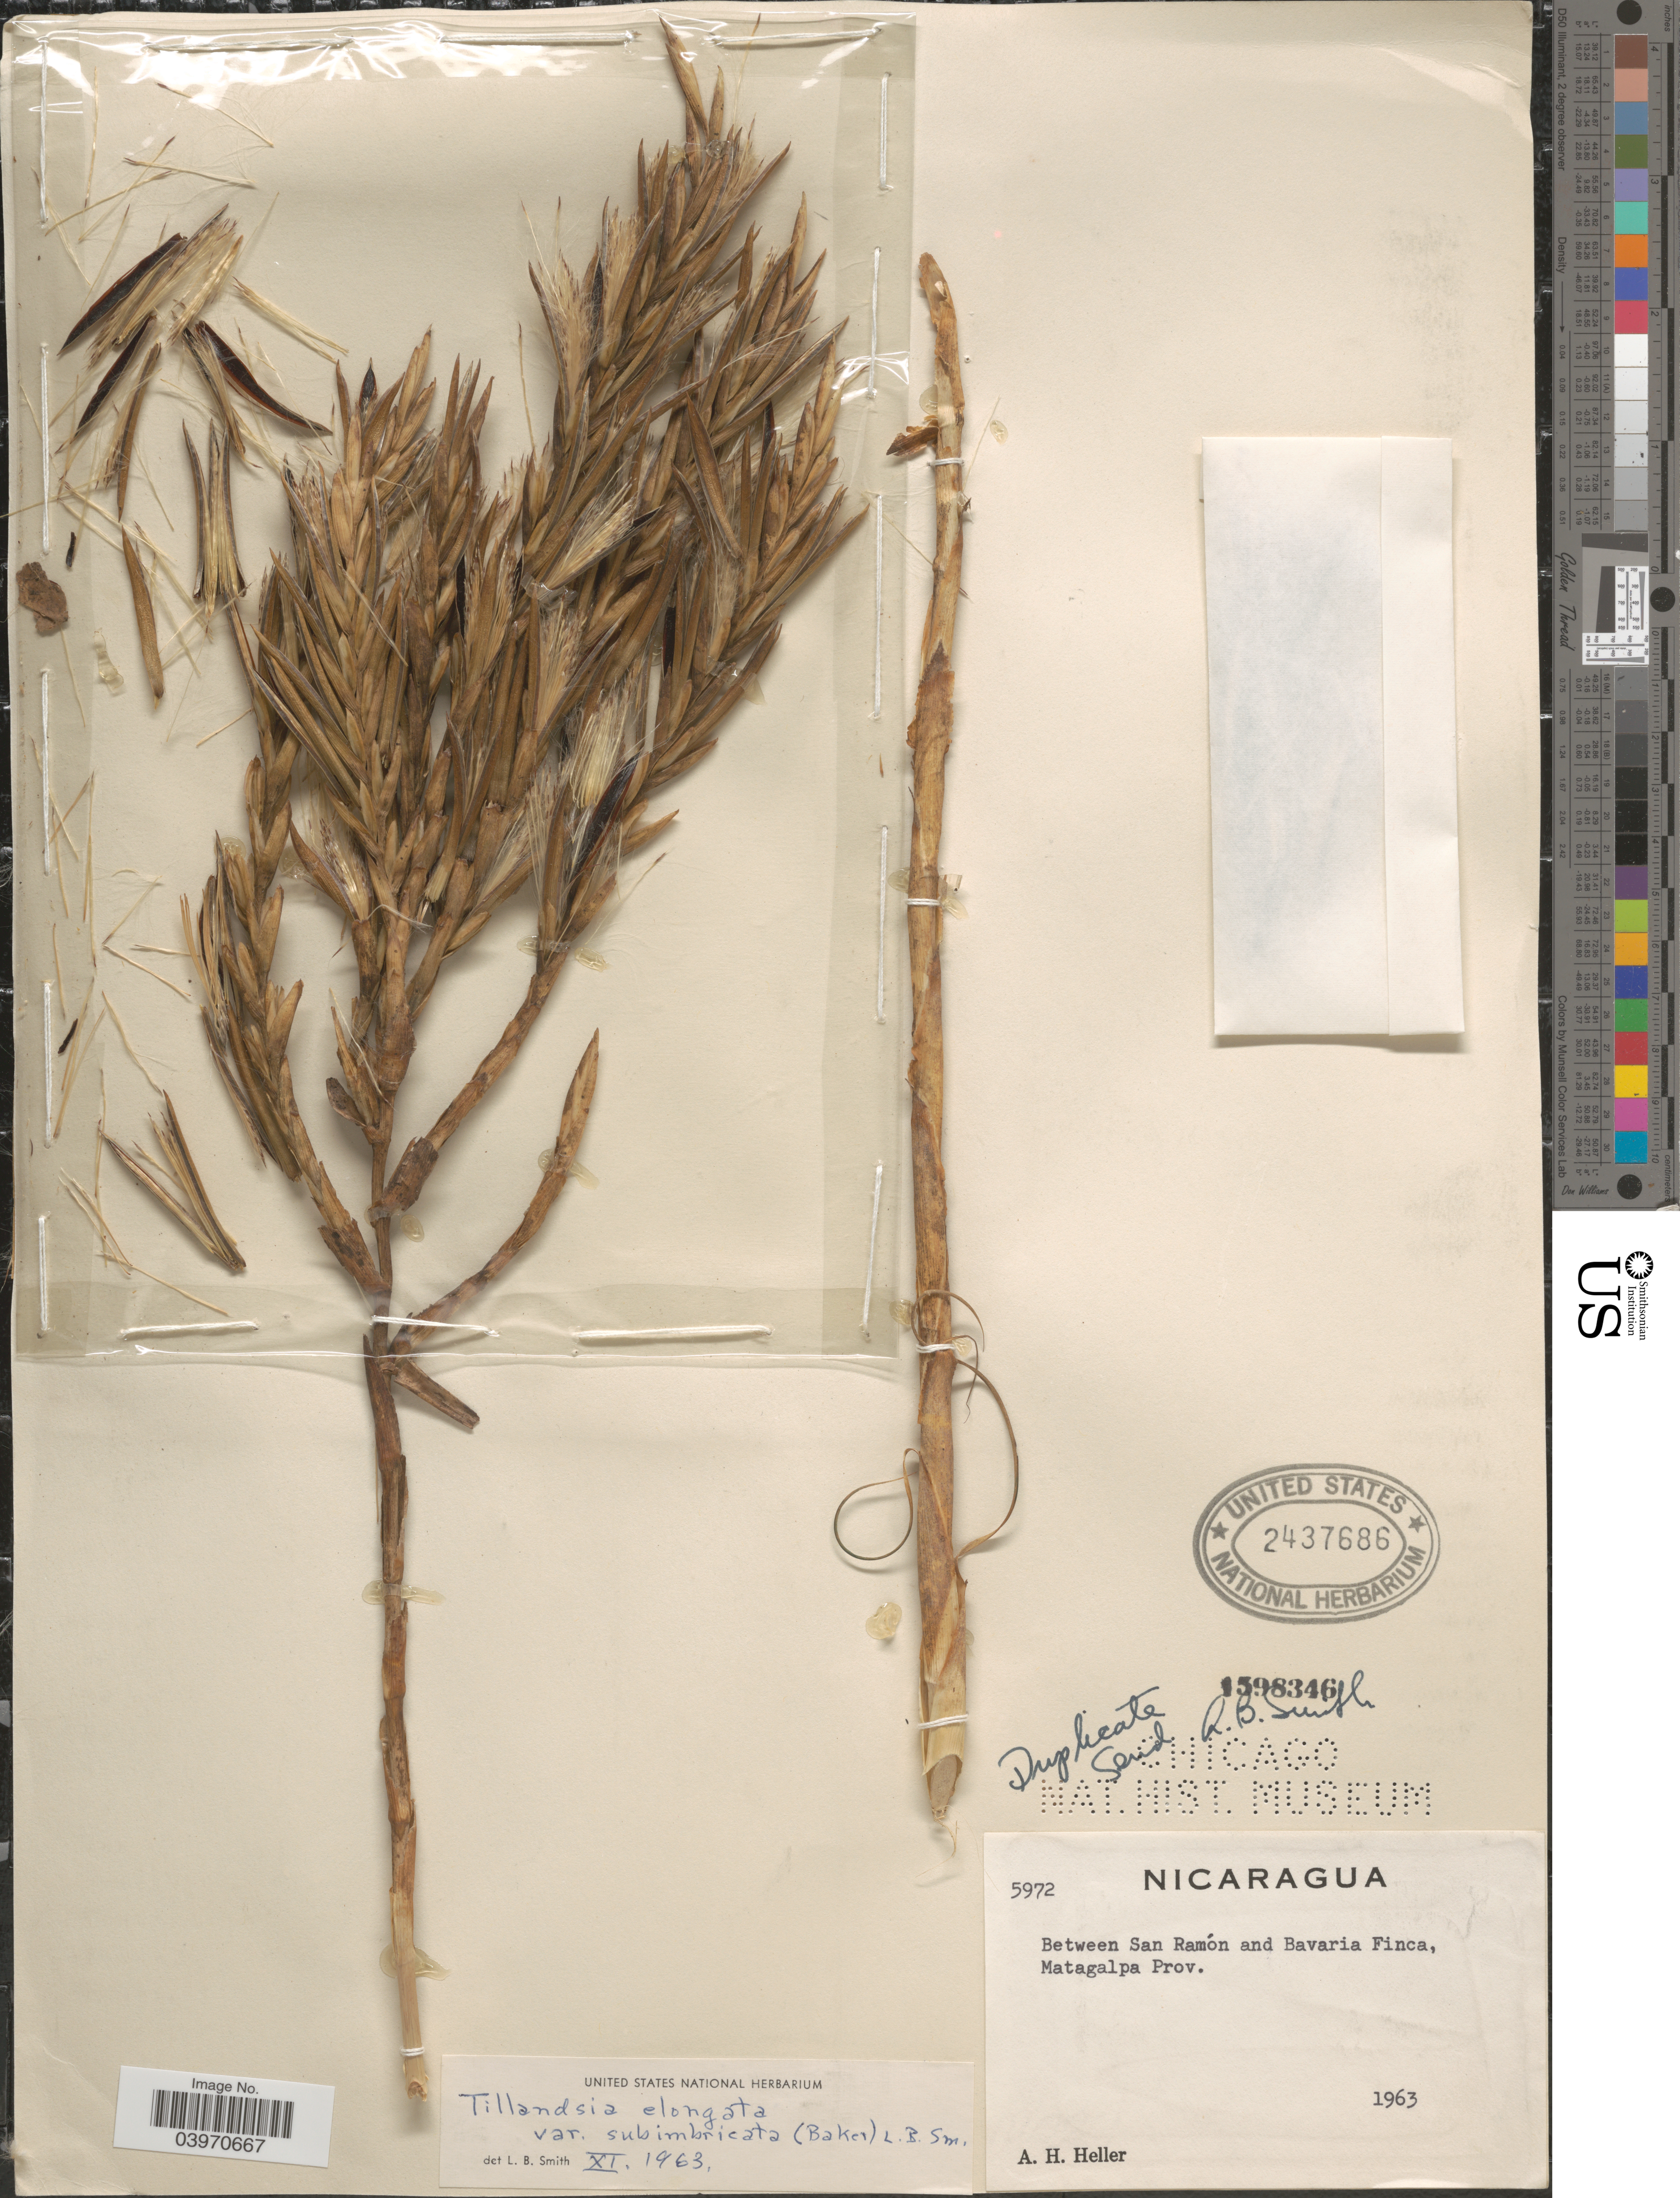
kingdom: Plantae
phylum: Tracheophyta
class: Liliopsida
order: Poales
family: Bromeliaceae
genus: Tillandsia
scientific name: Tillandsia elongata var. subimbricata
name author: (Baker) L.B. Sm.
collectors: A. H. Heller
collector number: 5972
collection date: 1963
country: Nicaragua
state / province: Matagalpa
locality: Between San Ramón and Bavaria Finca.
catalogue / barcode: US 2437686